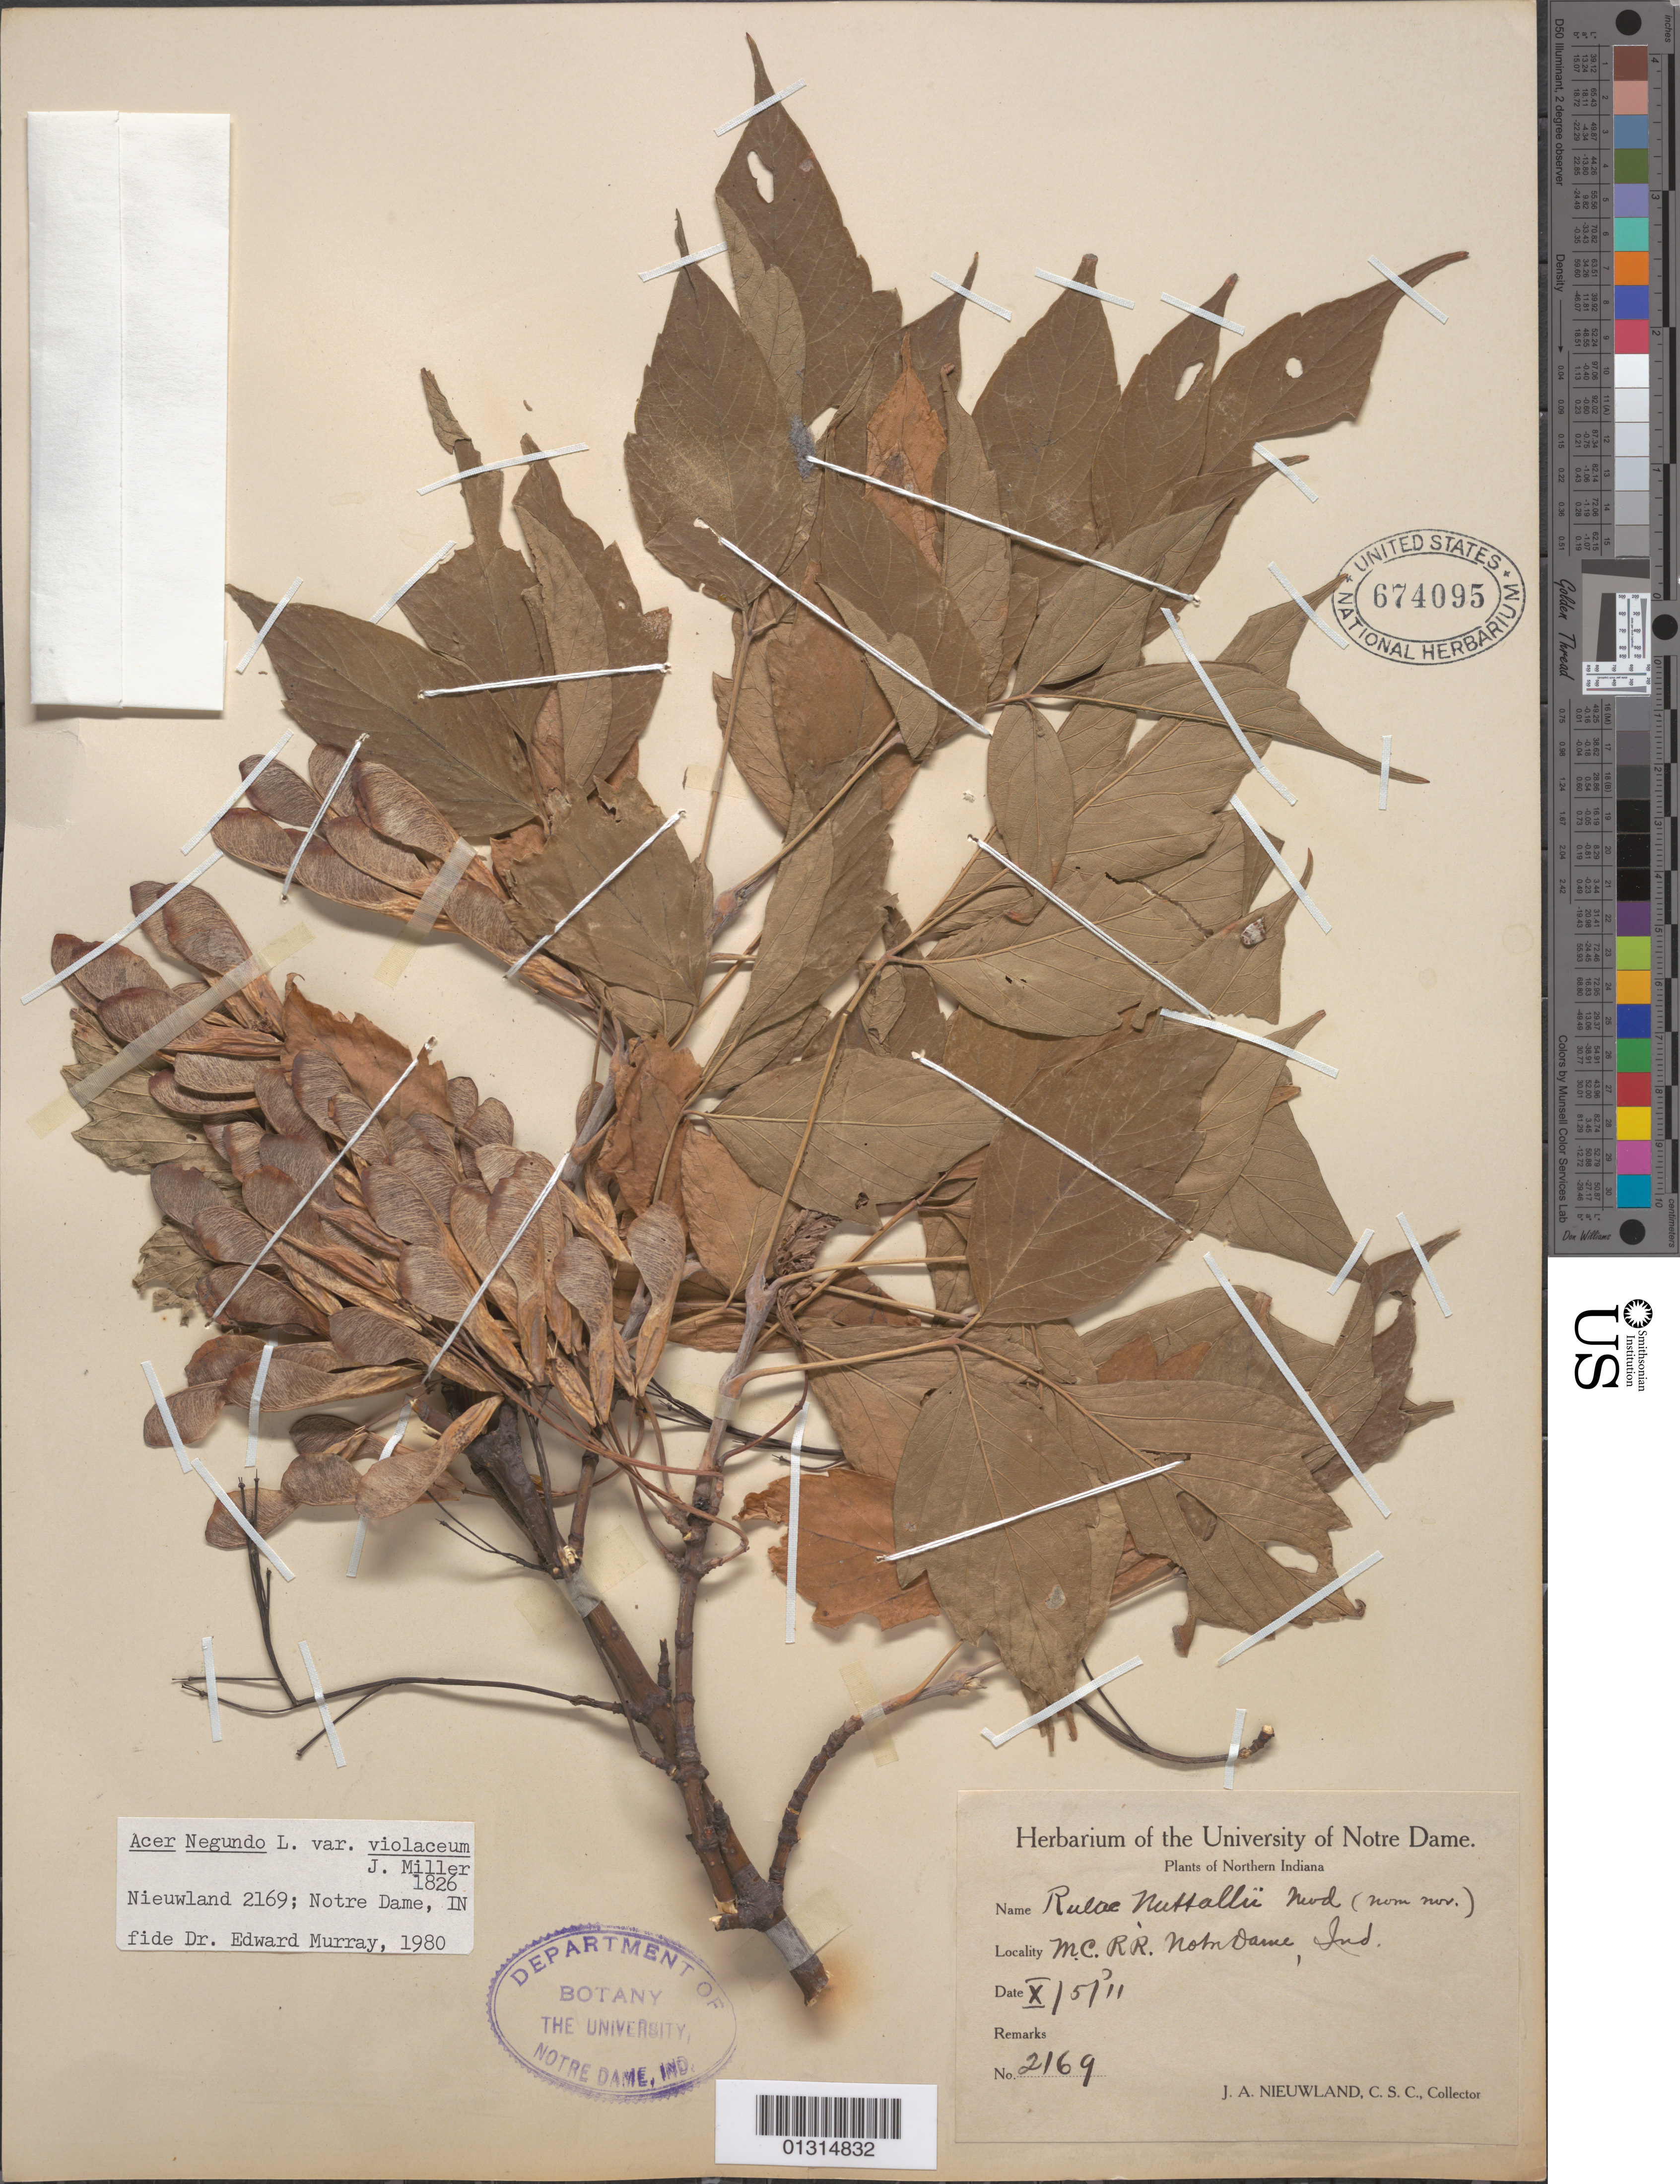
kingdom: Plantae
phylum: Tracheophyta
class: Magnoliopsida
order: Sapindales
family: Sapindaceae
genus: Acer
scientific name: Acer negundo var. violaceum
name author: (Booth ex Loudon) H. Jaeger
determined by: Murray, Edward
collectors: J. A. Nieuwland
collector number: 2169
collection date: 1911-10-05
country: United States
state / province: Indiana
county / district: St. Joseph County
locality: Notre Dame, MC RR.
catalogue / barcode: US 674095